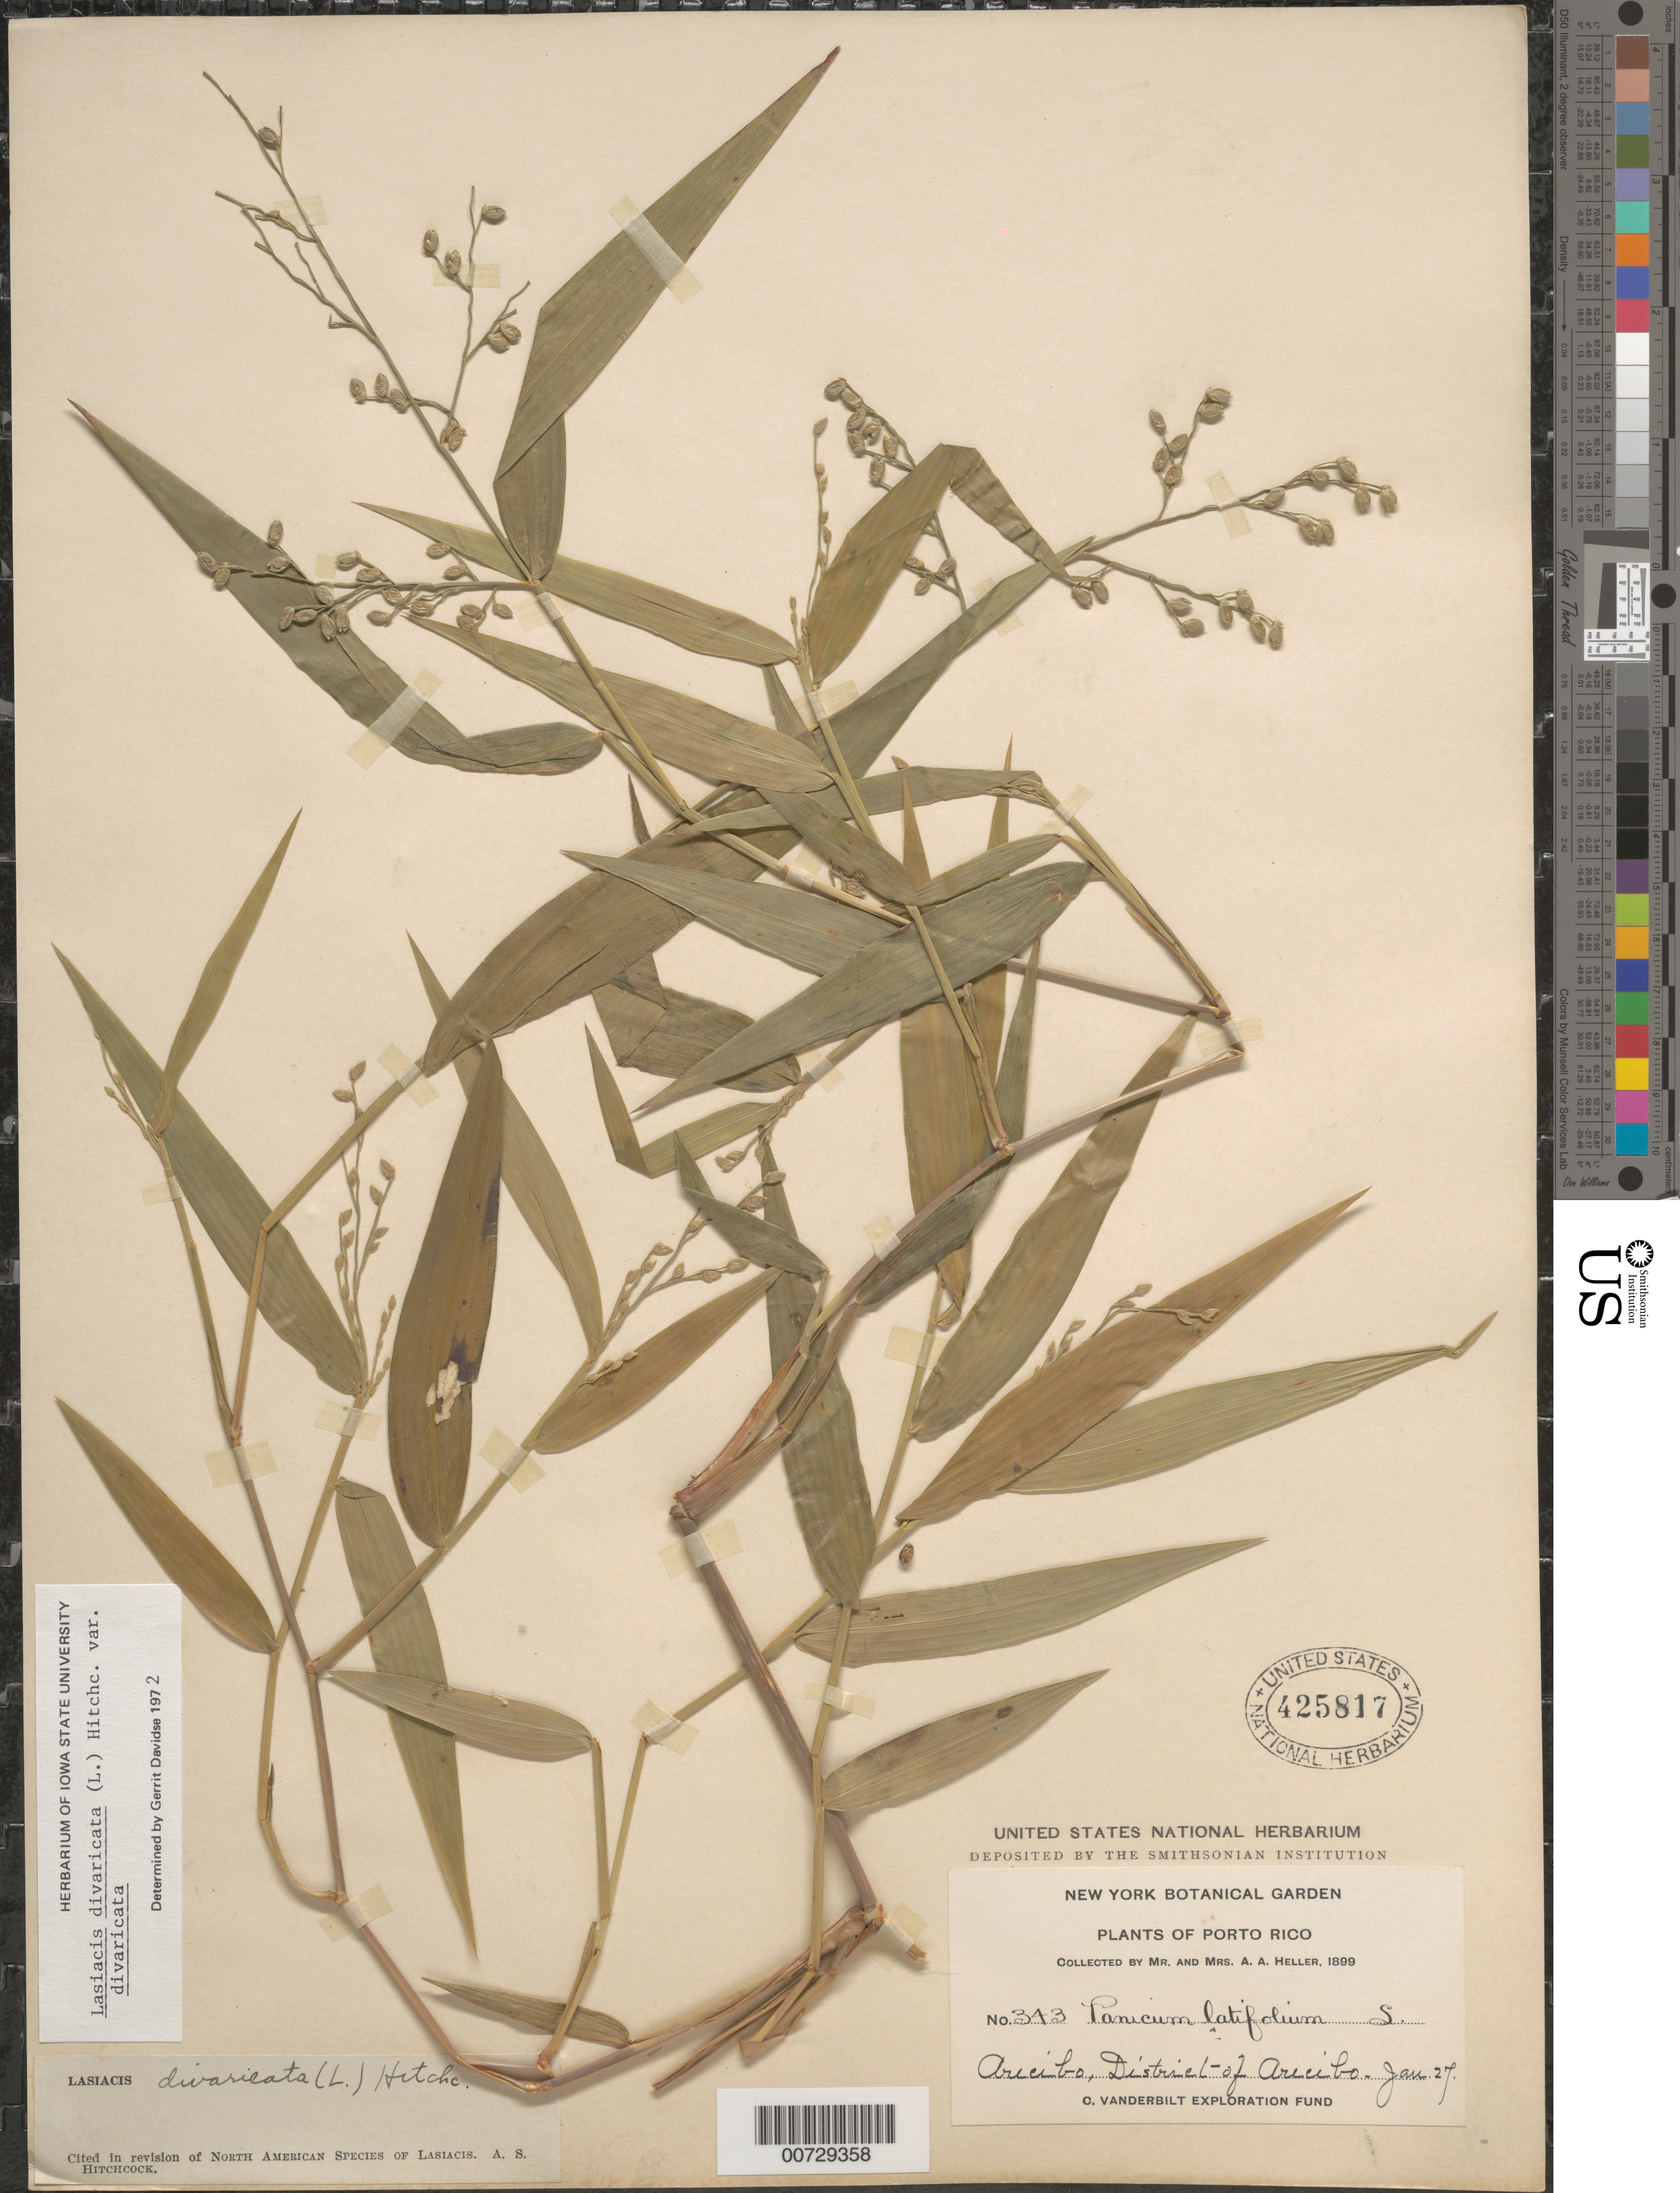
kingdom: Plantae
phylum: Tracheophyta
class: Liliopsida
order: Poales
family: Poaceae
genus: Lasiacis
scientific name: Lasiacis divaricata var. divaricata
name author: (L.) Hitchc.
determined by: Davidse, Gerrit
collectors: A. A. Heller & E. G. Heller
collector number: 343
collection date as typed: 27 Jan 1899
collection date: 1899-01-27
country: Puerto Rico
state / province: Arecibo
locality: District of Arecibo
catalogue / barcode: US 425817